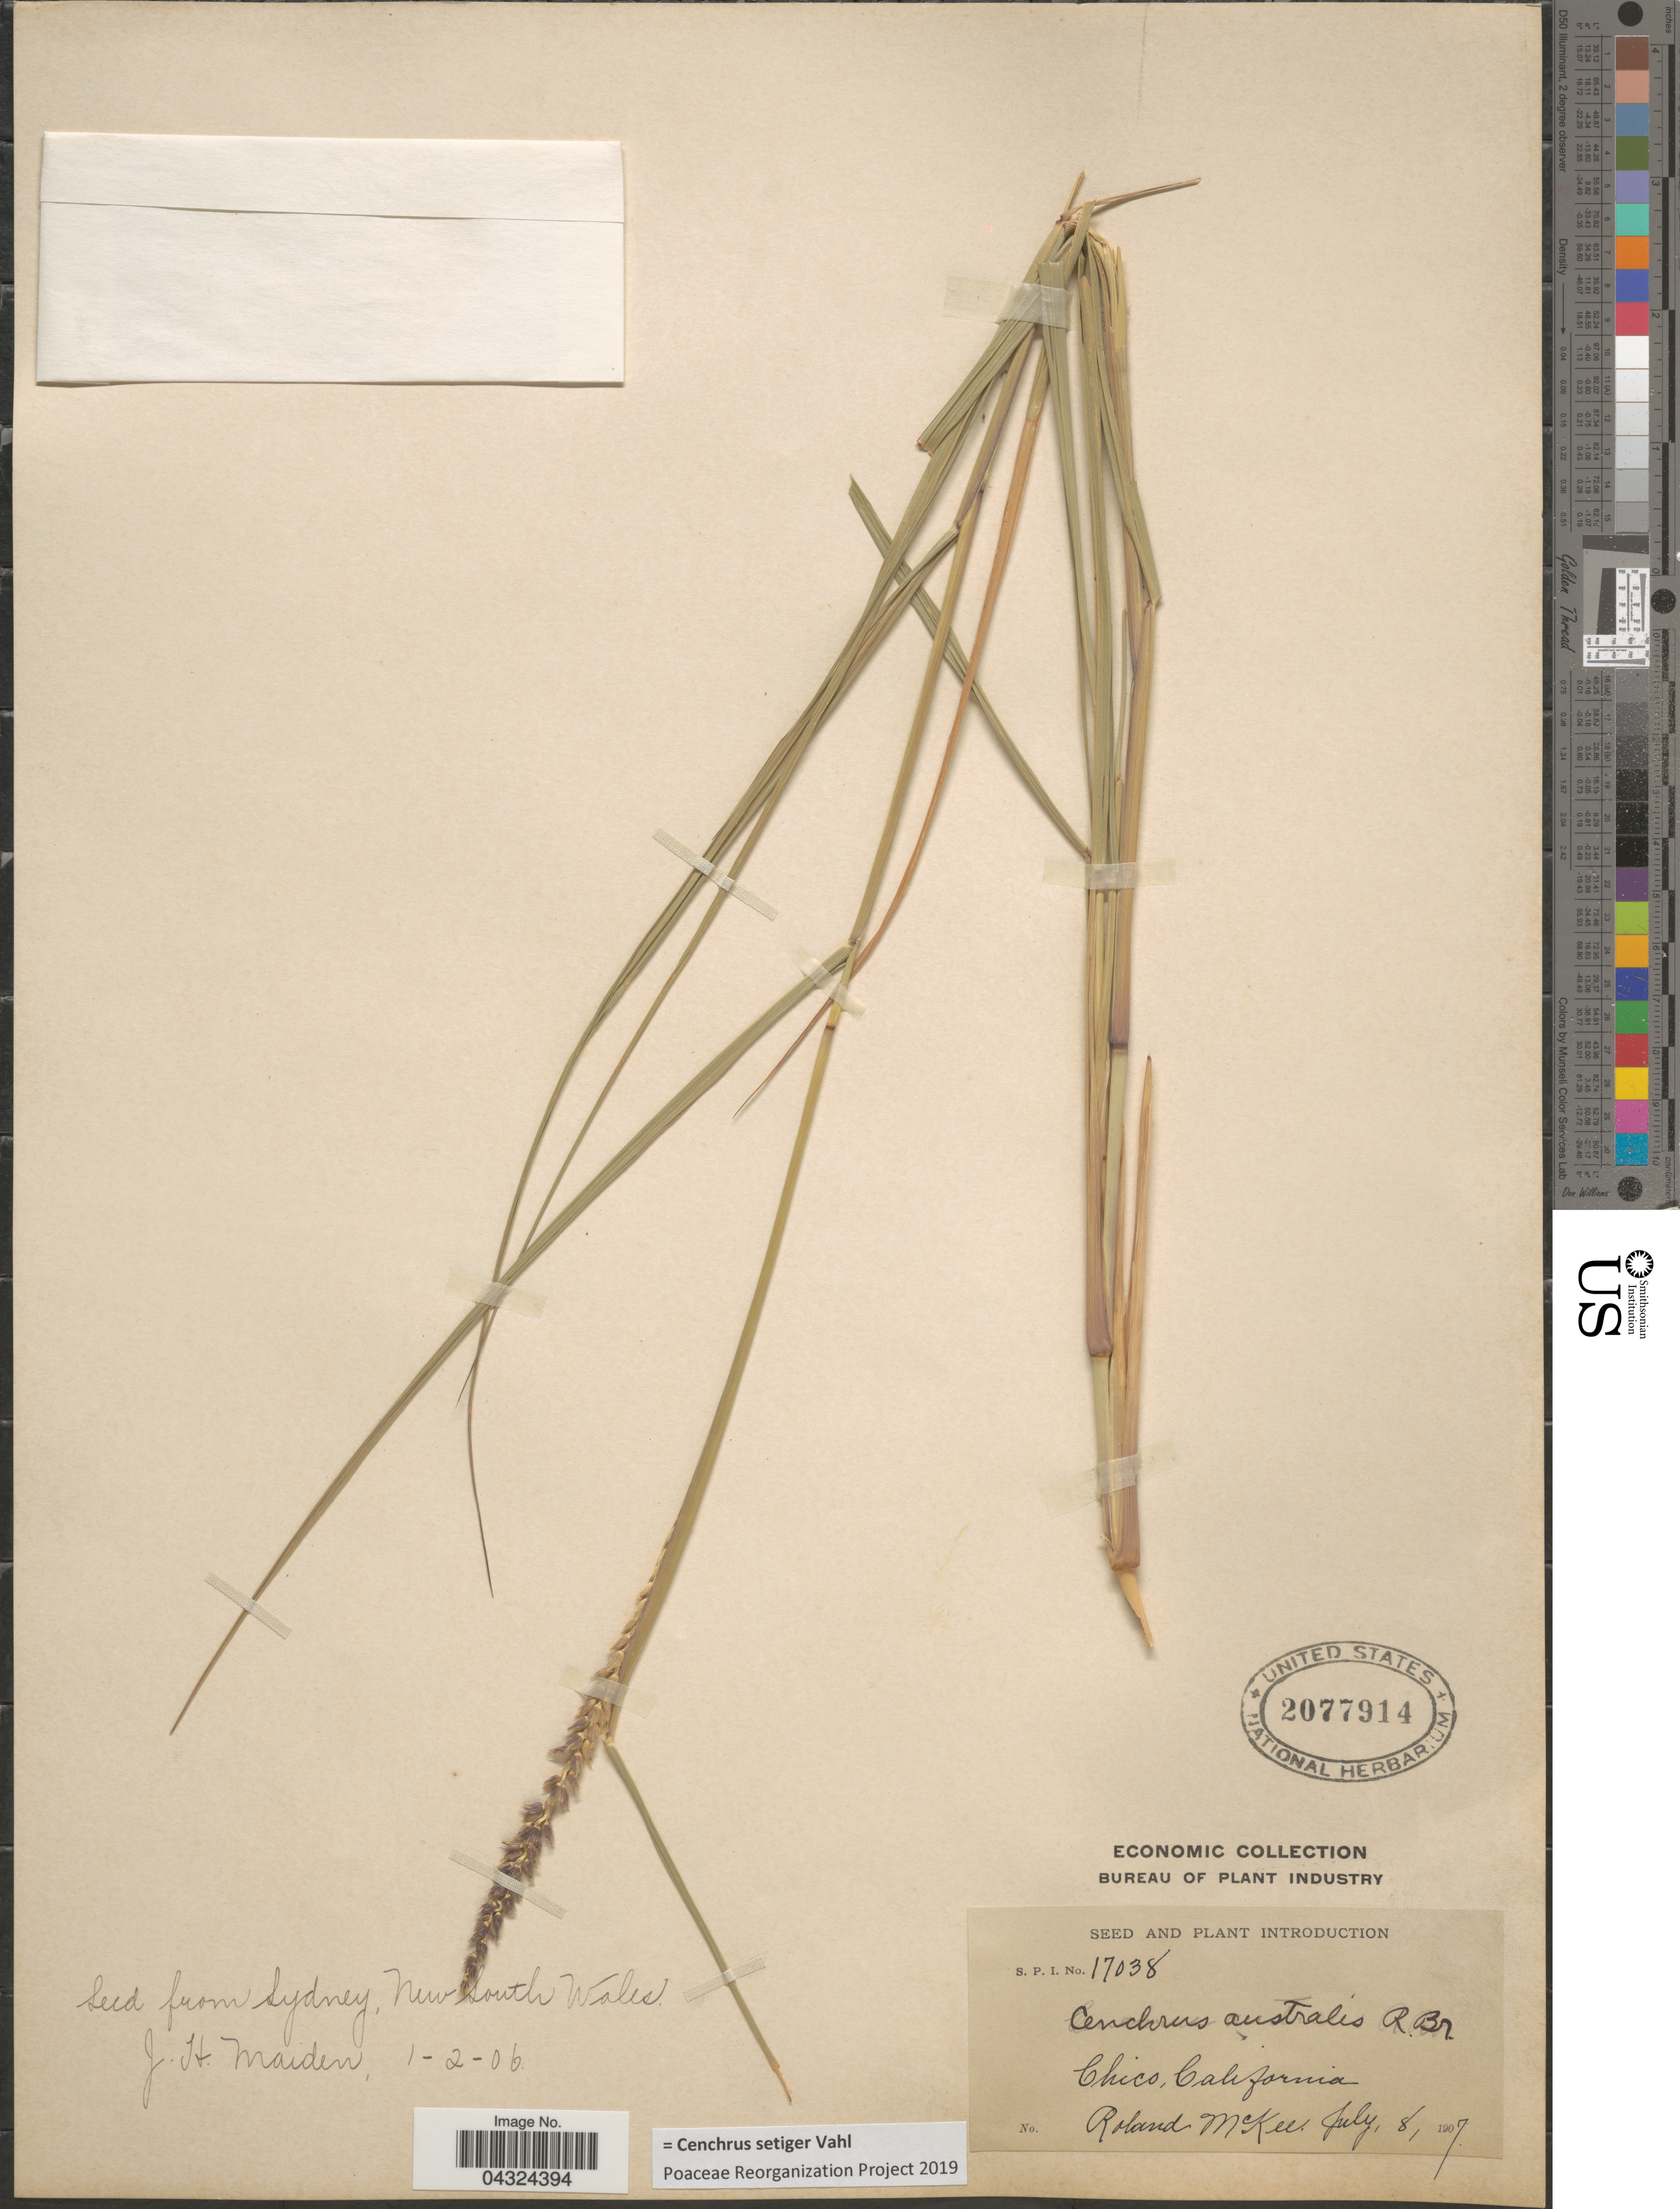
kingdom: Plantae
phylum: Tracheophyta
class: Liliopsida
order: Poales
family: Poaceae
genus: Cenchrus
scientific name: Cenchrus setiger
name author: Vahl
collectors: R. Mckee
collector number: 17038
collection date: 1907-07-08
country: United States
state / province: California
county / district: Butte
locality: Chico.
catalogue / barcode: US 2077914